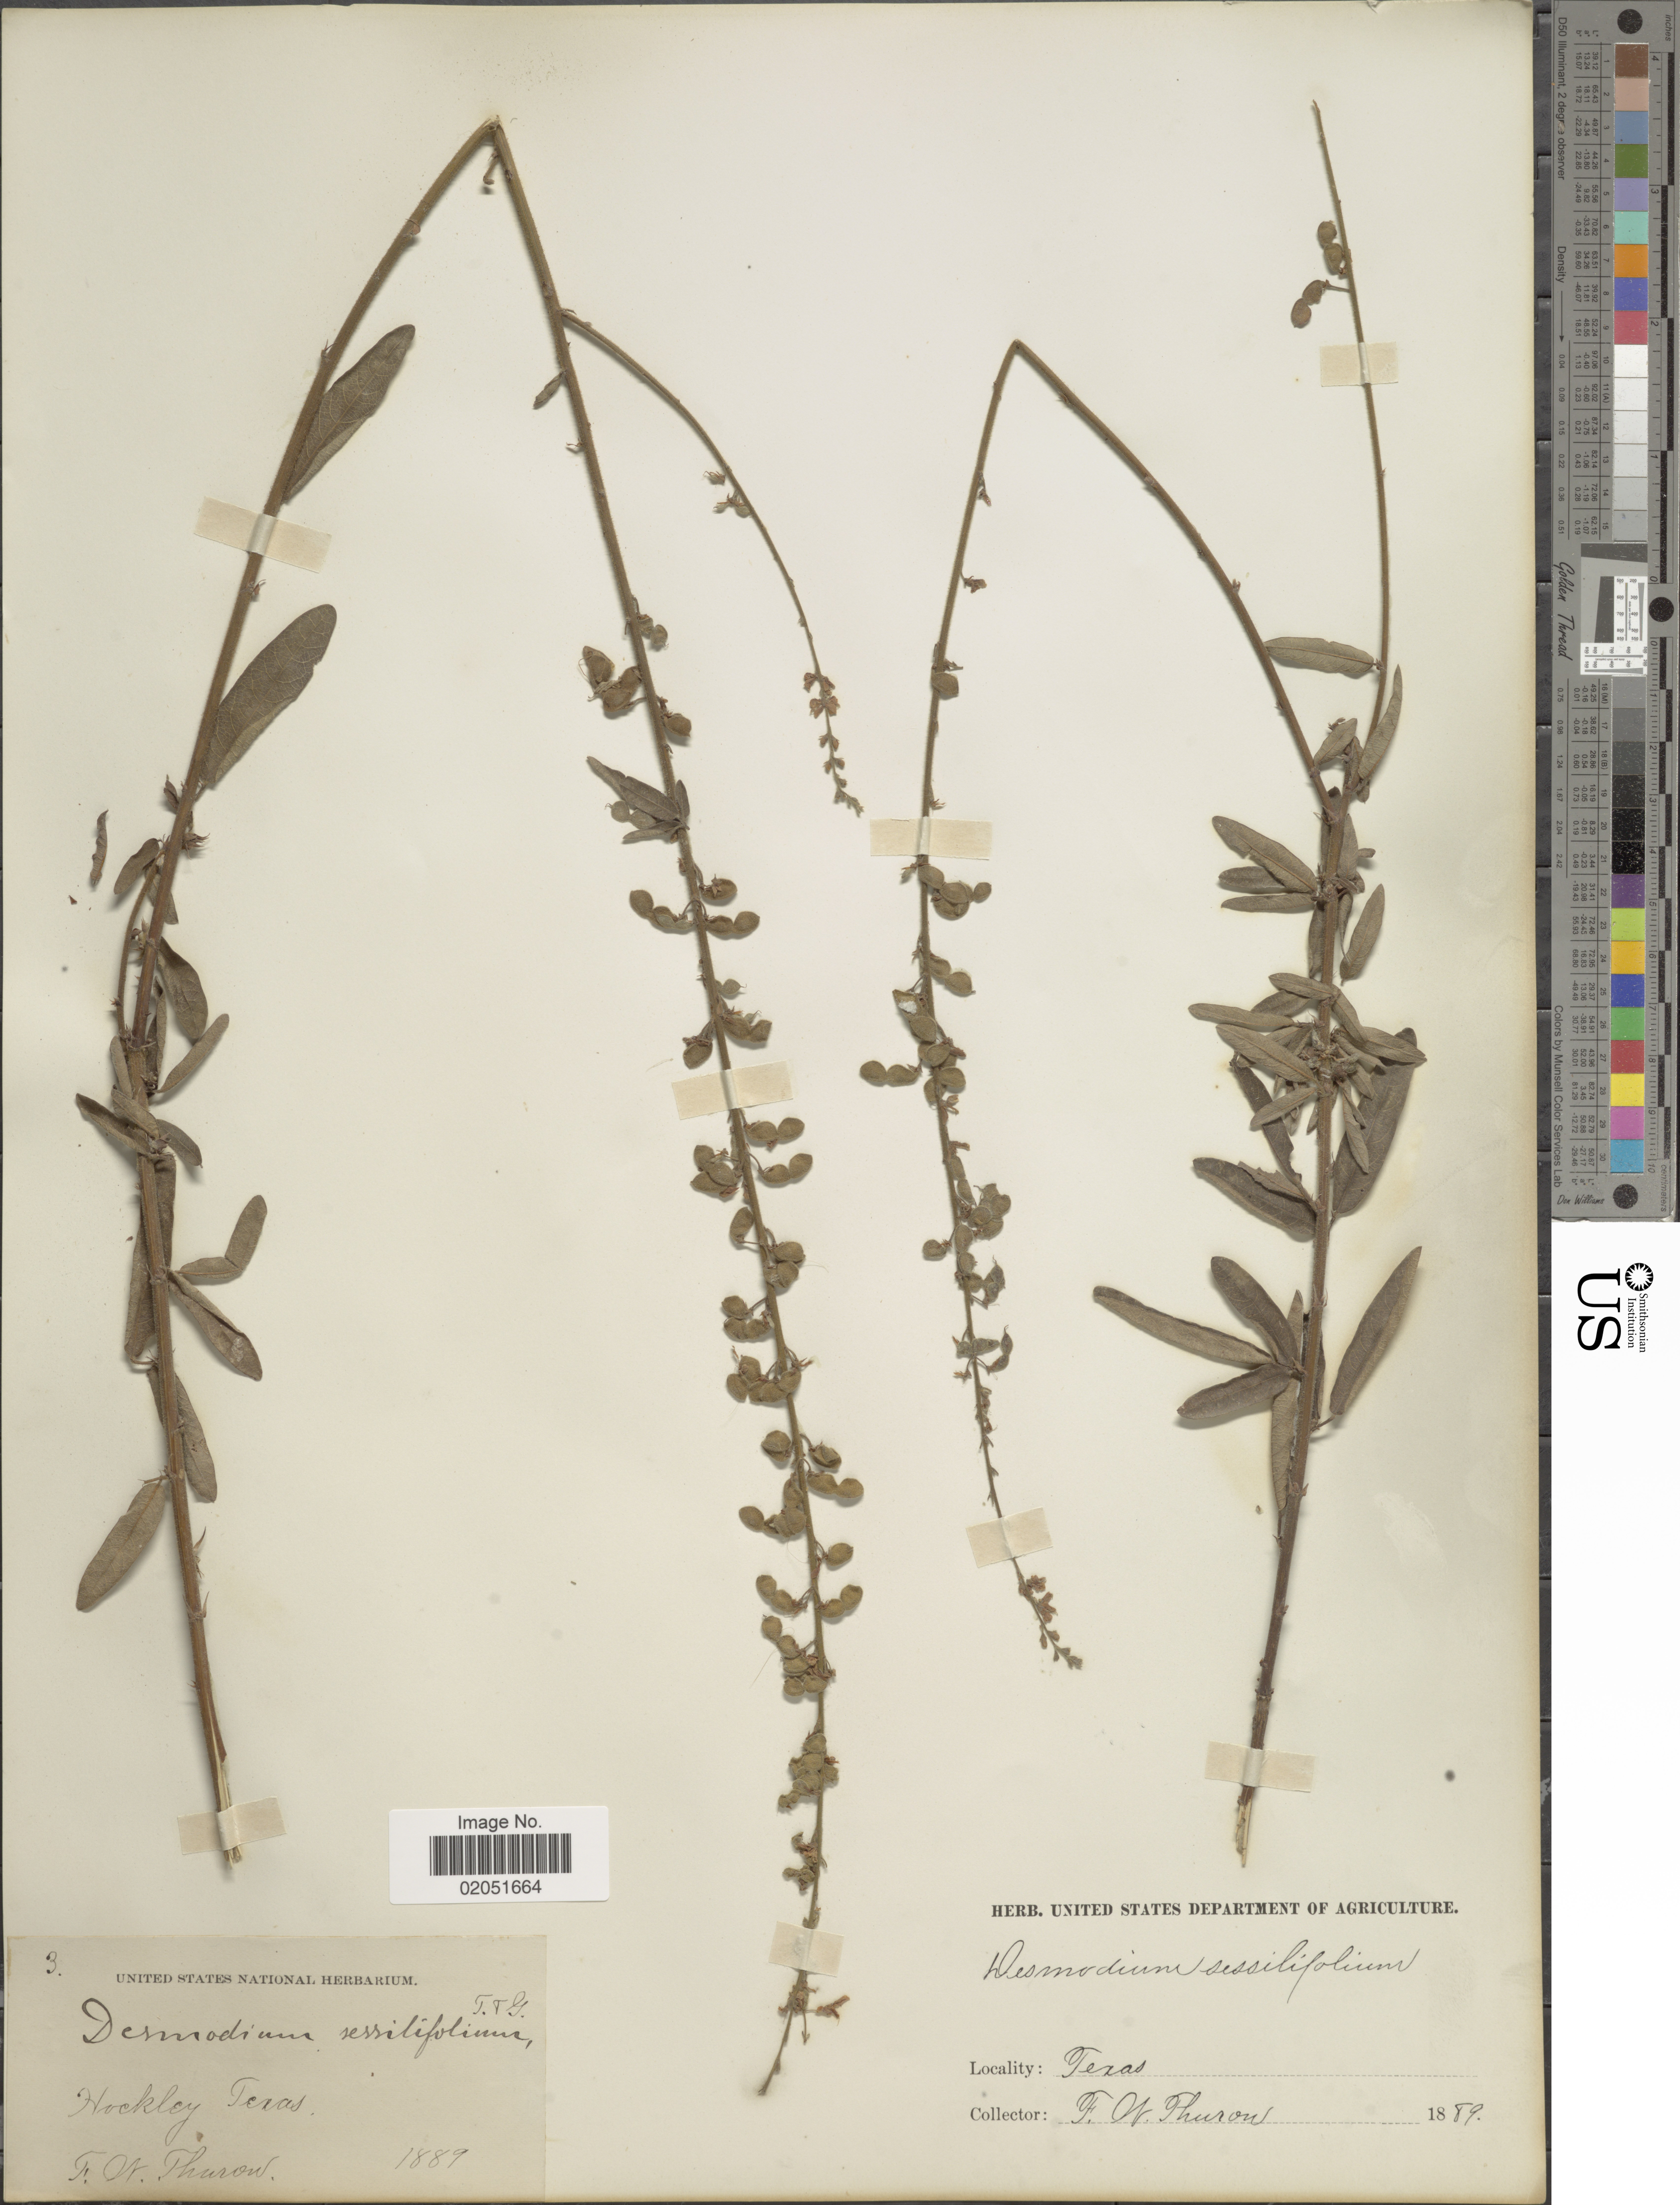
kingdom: Plantae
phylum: Tracheophyta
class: Magnoliopsida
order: Fabales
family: Fabaceae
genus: Desmodium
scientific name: Desmodium sessilifolium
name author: Torr. & A. Gray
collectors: F. W. Thurow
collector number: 3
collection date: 1889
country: United States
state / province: Texas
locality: Hockley Texas